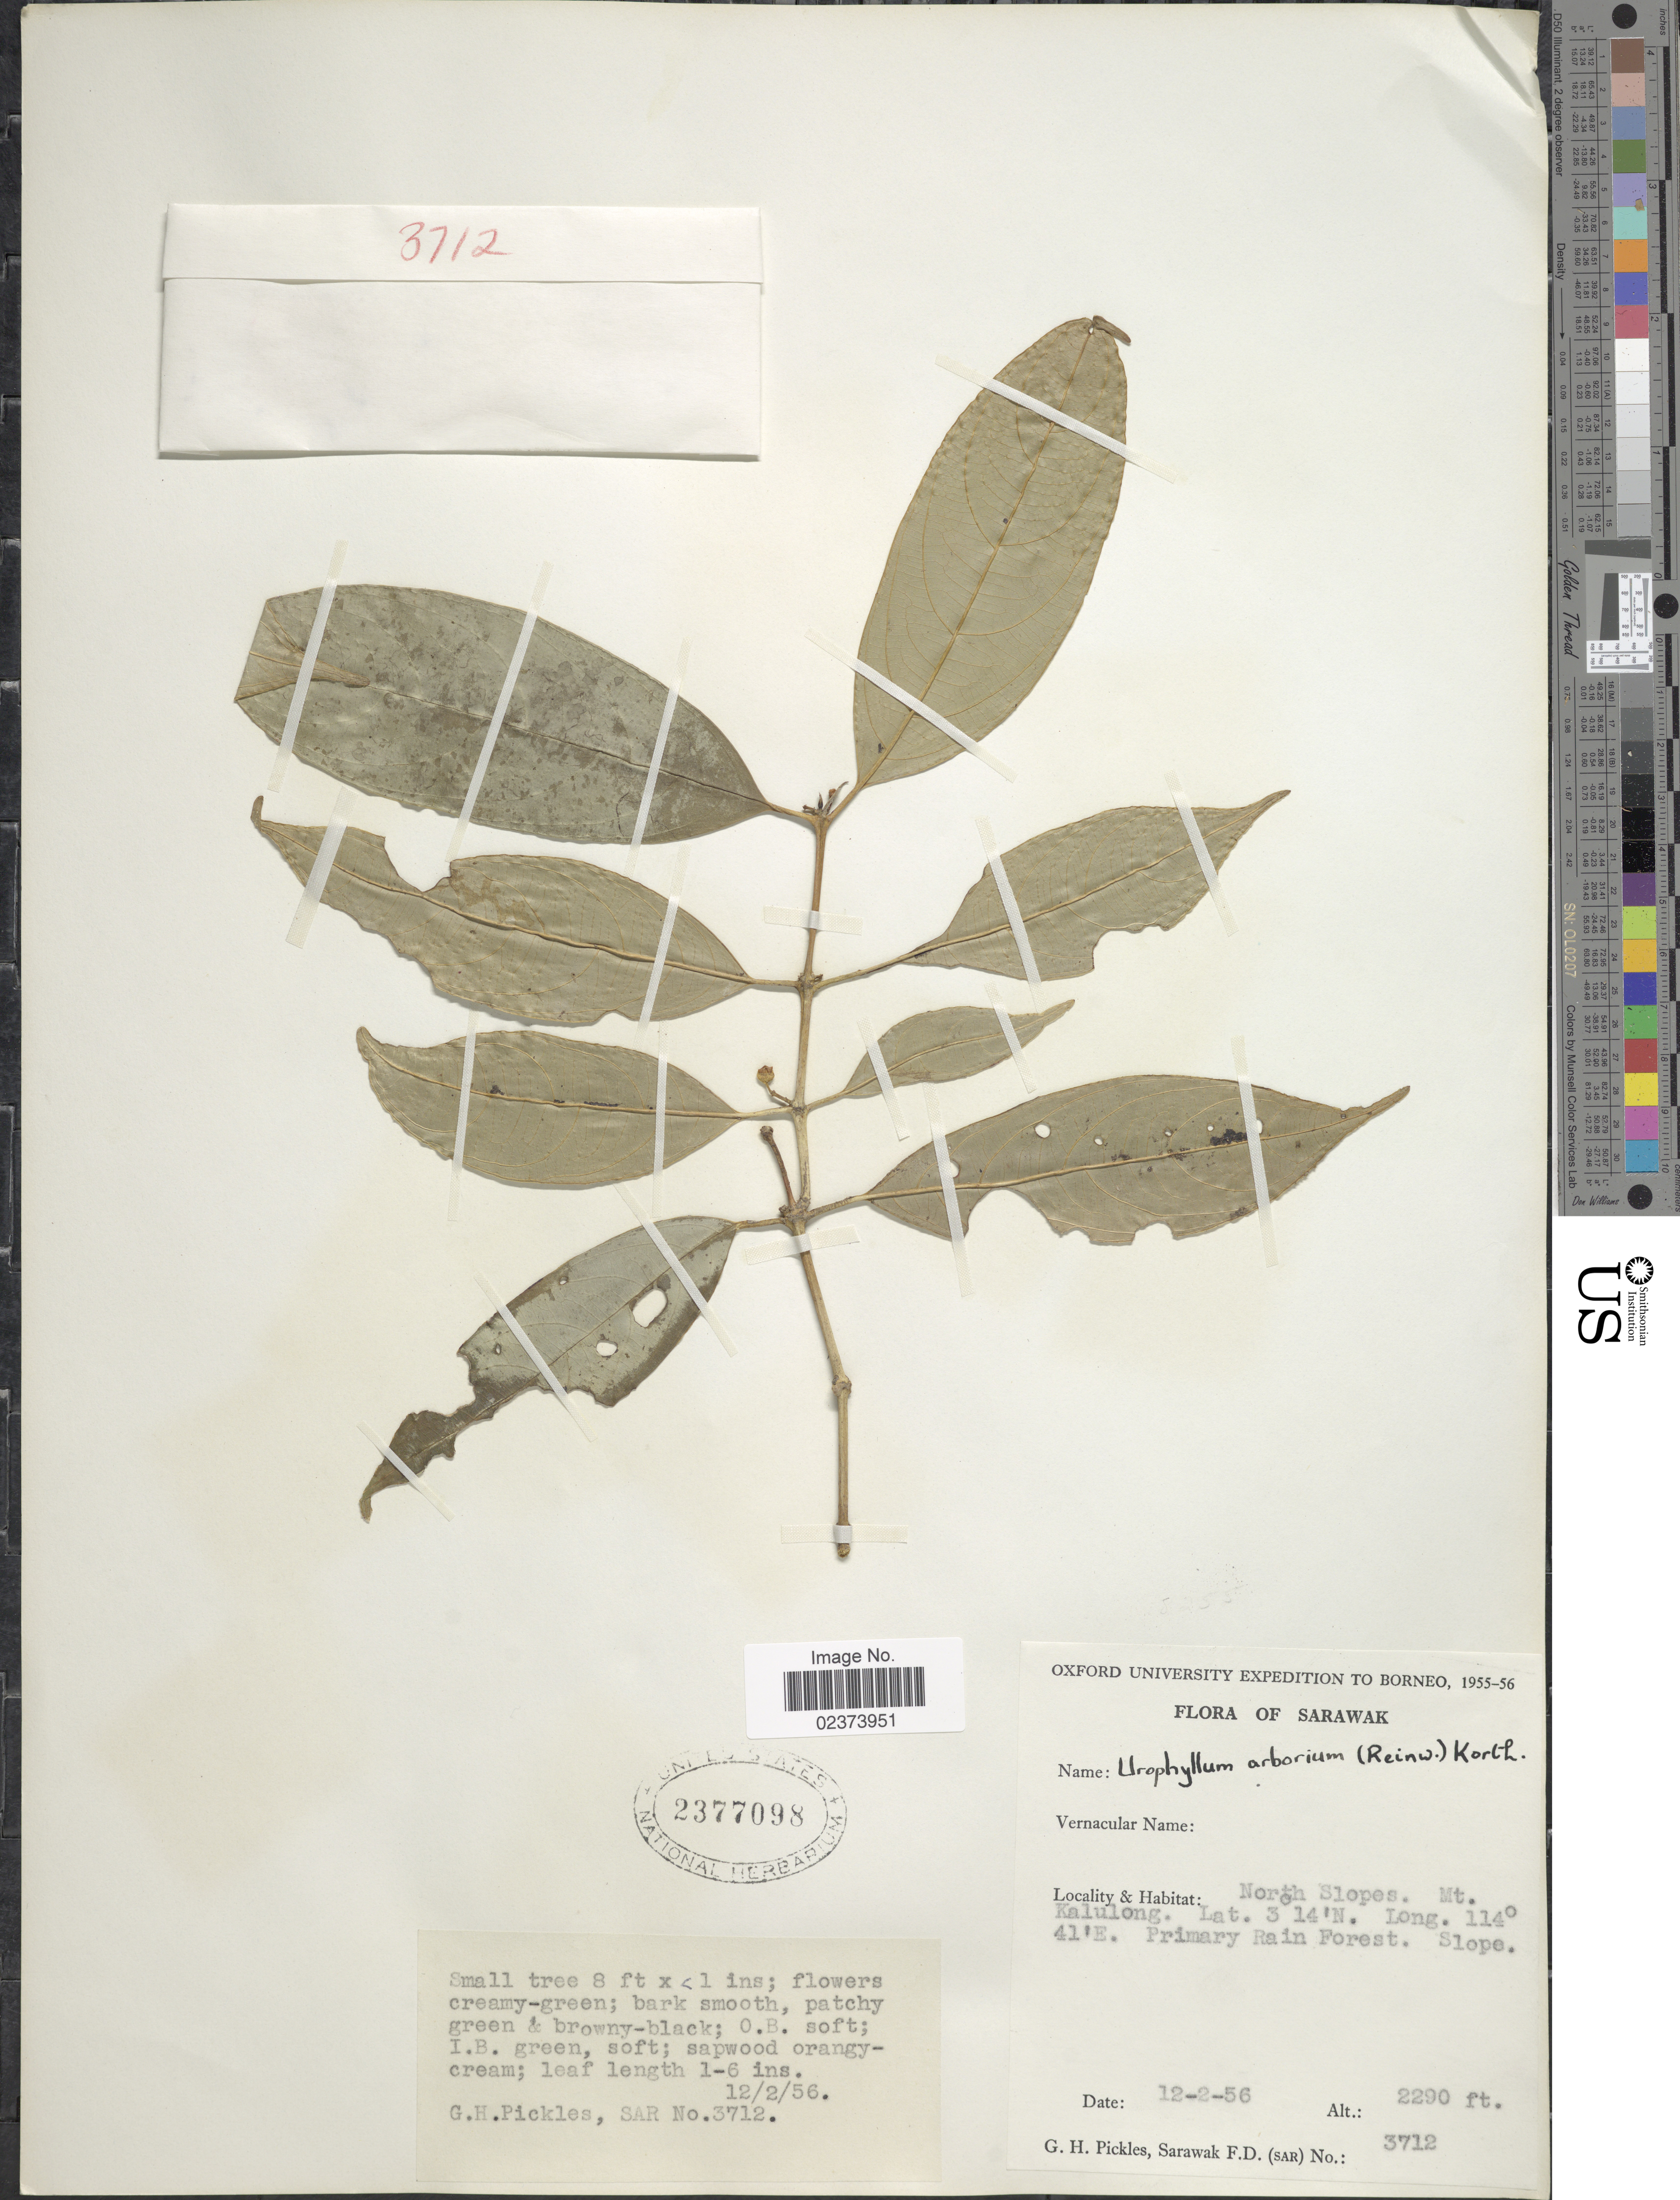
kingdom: Plantae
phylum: Tracheophyta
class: Magnoliopsida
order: Gentianales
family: Rubiaceae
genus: Urophyllum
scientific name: Urophyllum arboreum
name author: (Reinw. ex Blume) Korth.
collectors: G. Pickles & F. Sarawak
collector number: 3712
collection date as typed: Transcribed d/m/y: 12/2/56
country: Malaysia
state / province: Sarawak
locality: North Slopes, Mt. Kalulong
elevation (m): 698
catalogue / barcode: US 2377098